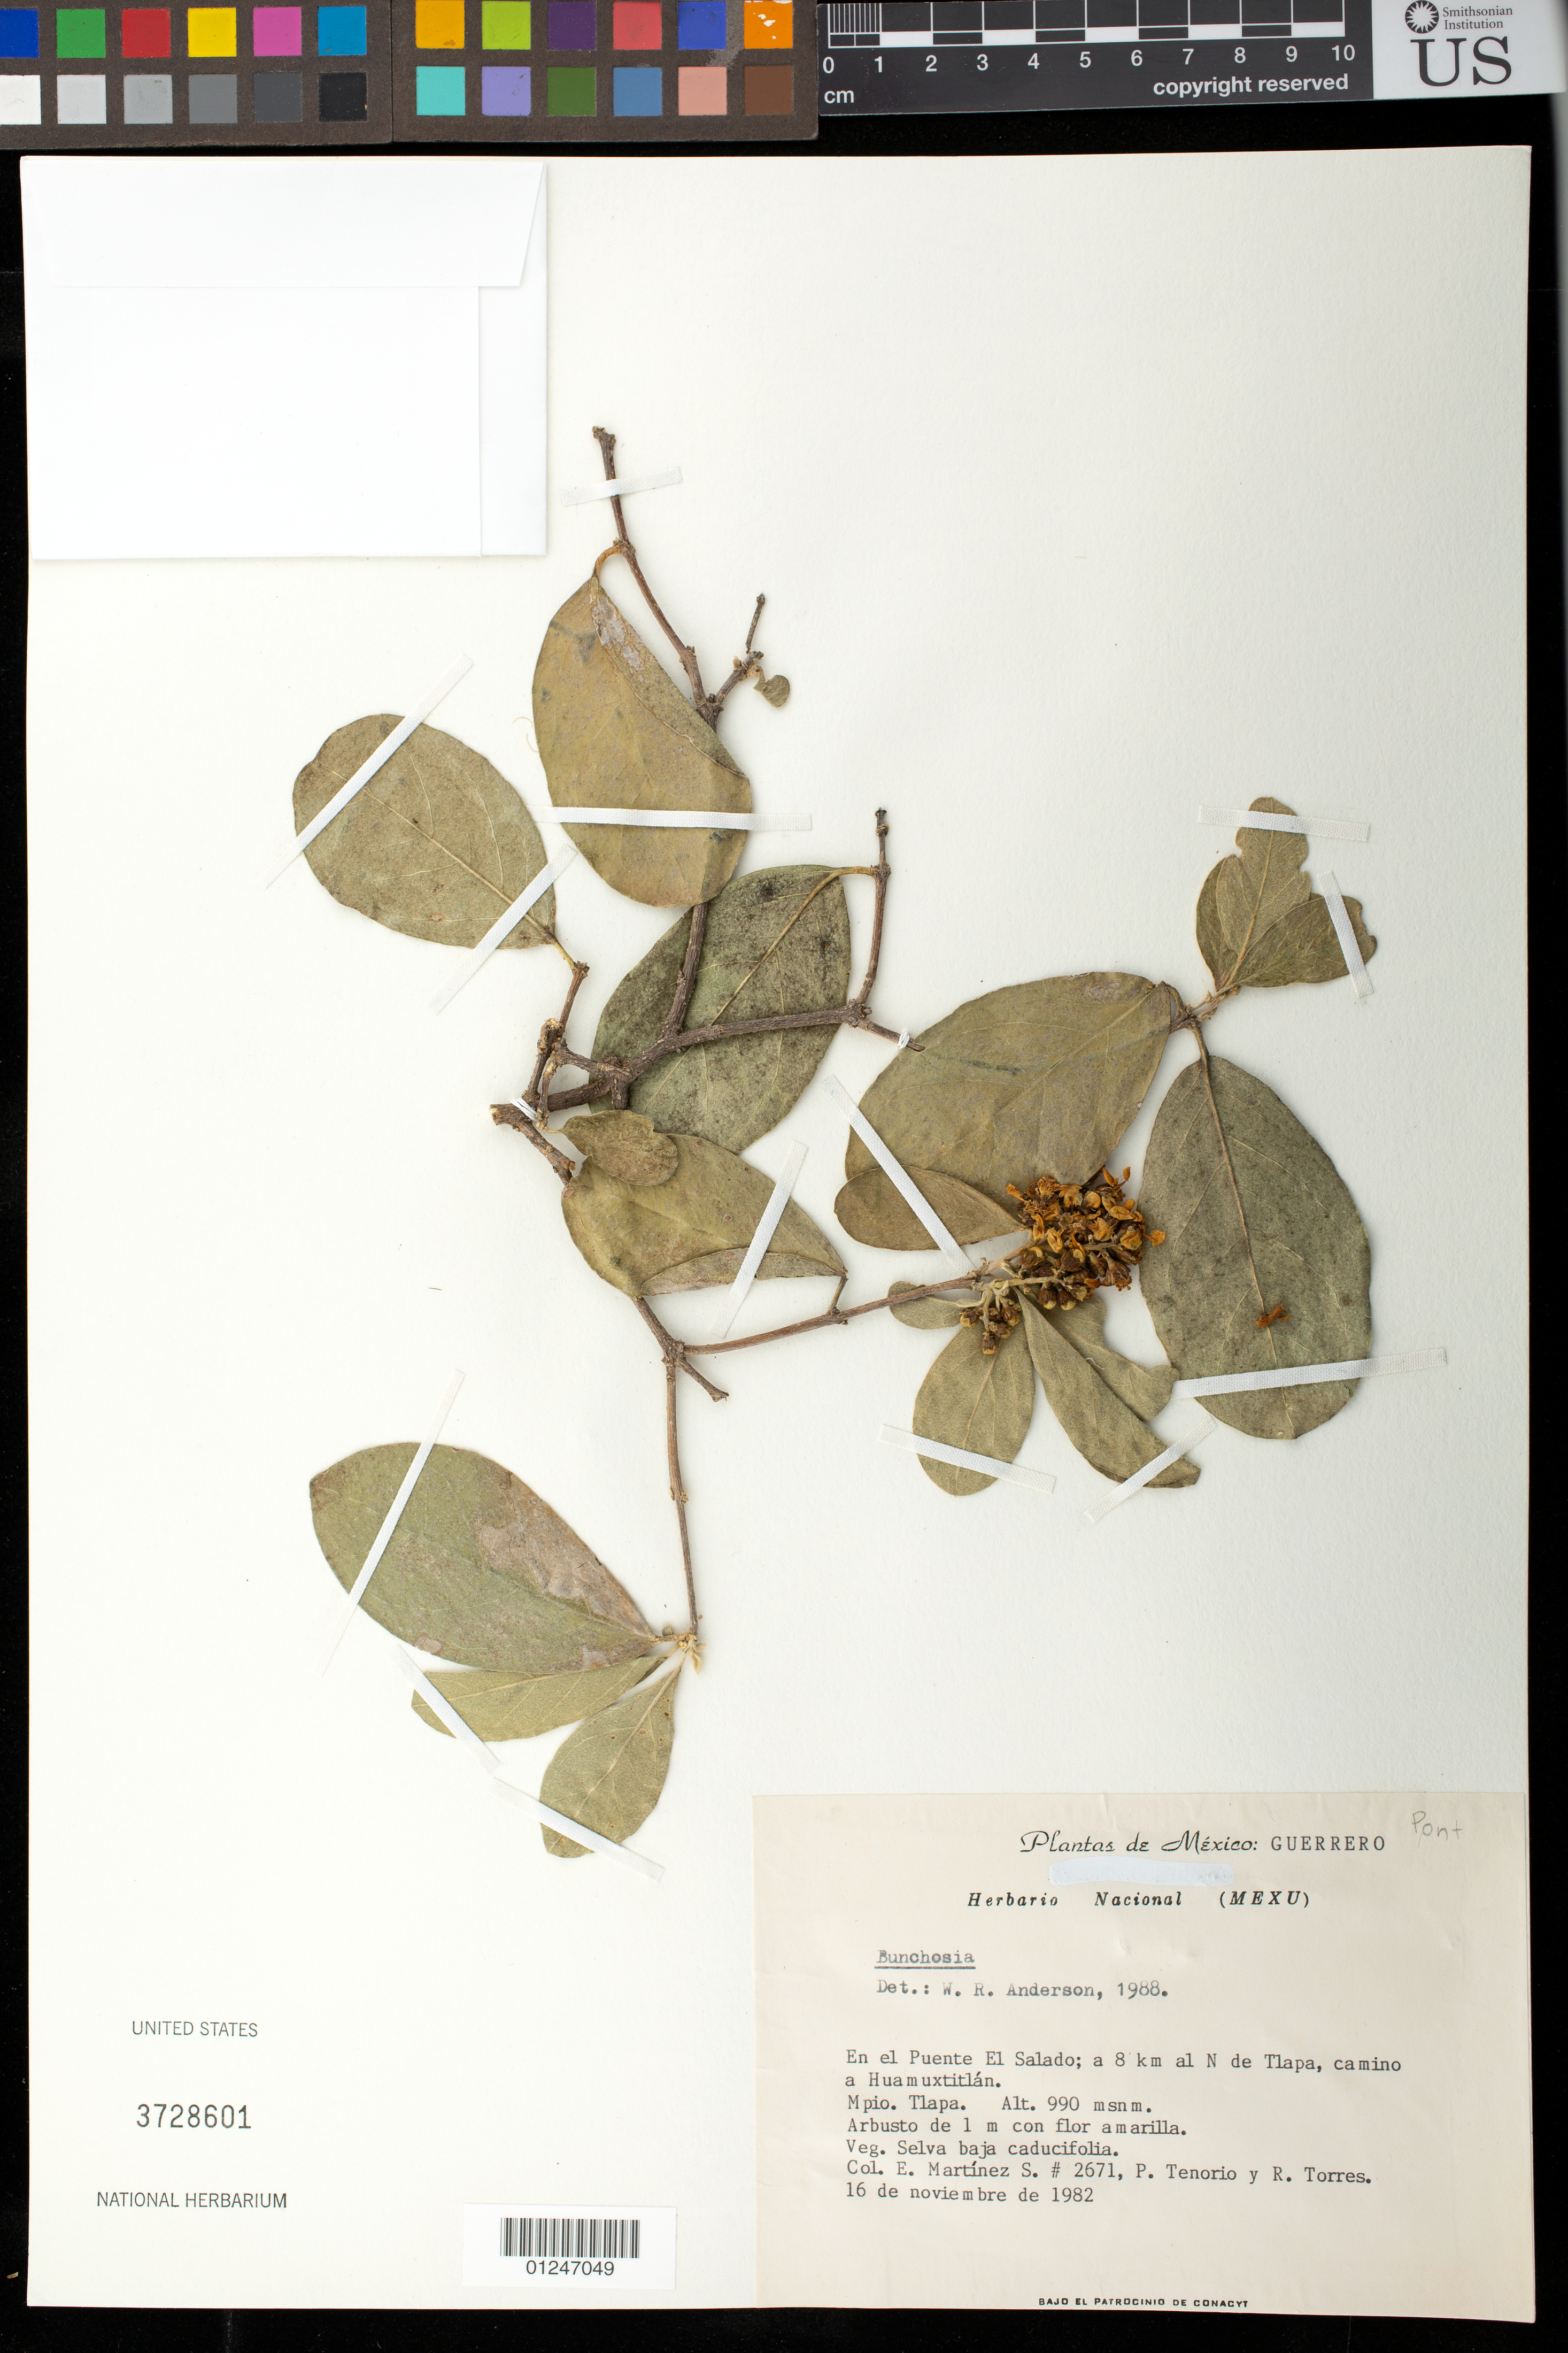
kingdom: Plantae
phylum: Tracheophyta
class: Magnoliopsida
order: Malpighiales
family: Malpighiaceae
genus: Bunchosia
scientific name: Bunchosia sp.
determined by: Anderson, W. R.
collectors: E. Martínez S.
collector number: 2671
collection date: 1982-11-16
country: Mexico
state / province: Chihuahua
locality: El Salado, a 8 km al N de Tlapa, camino a Huamuxtitlan.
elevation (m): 900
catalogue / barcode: US 3728601